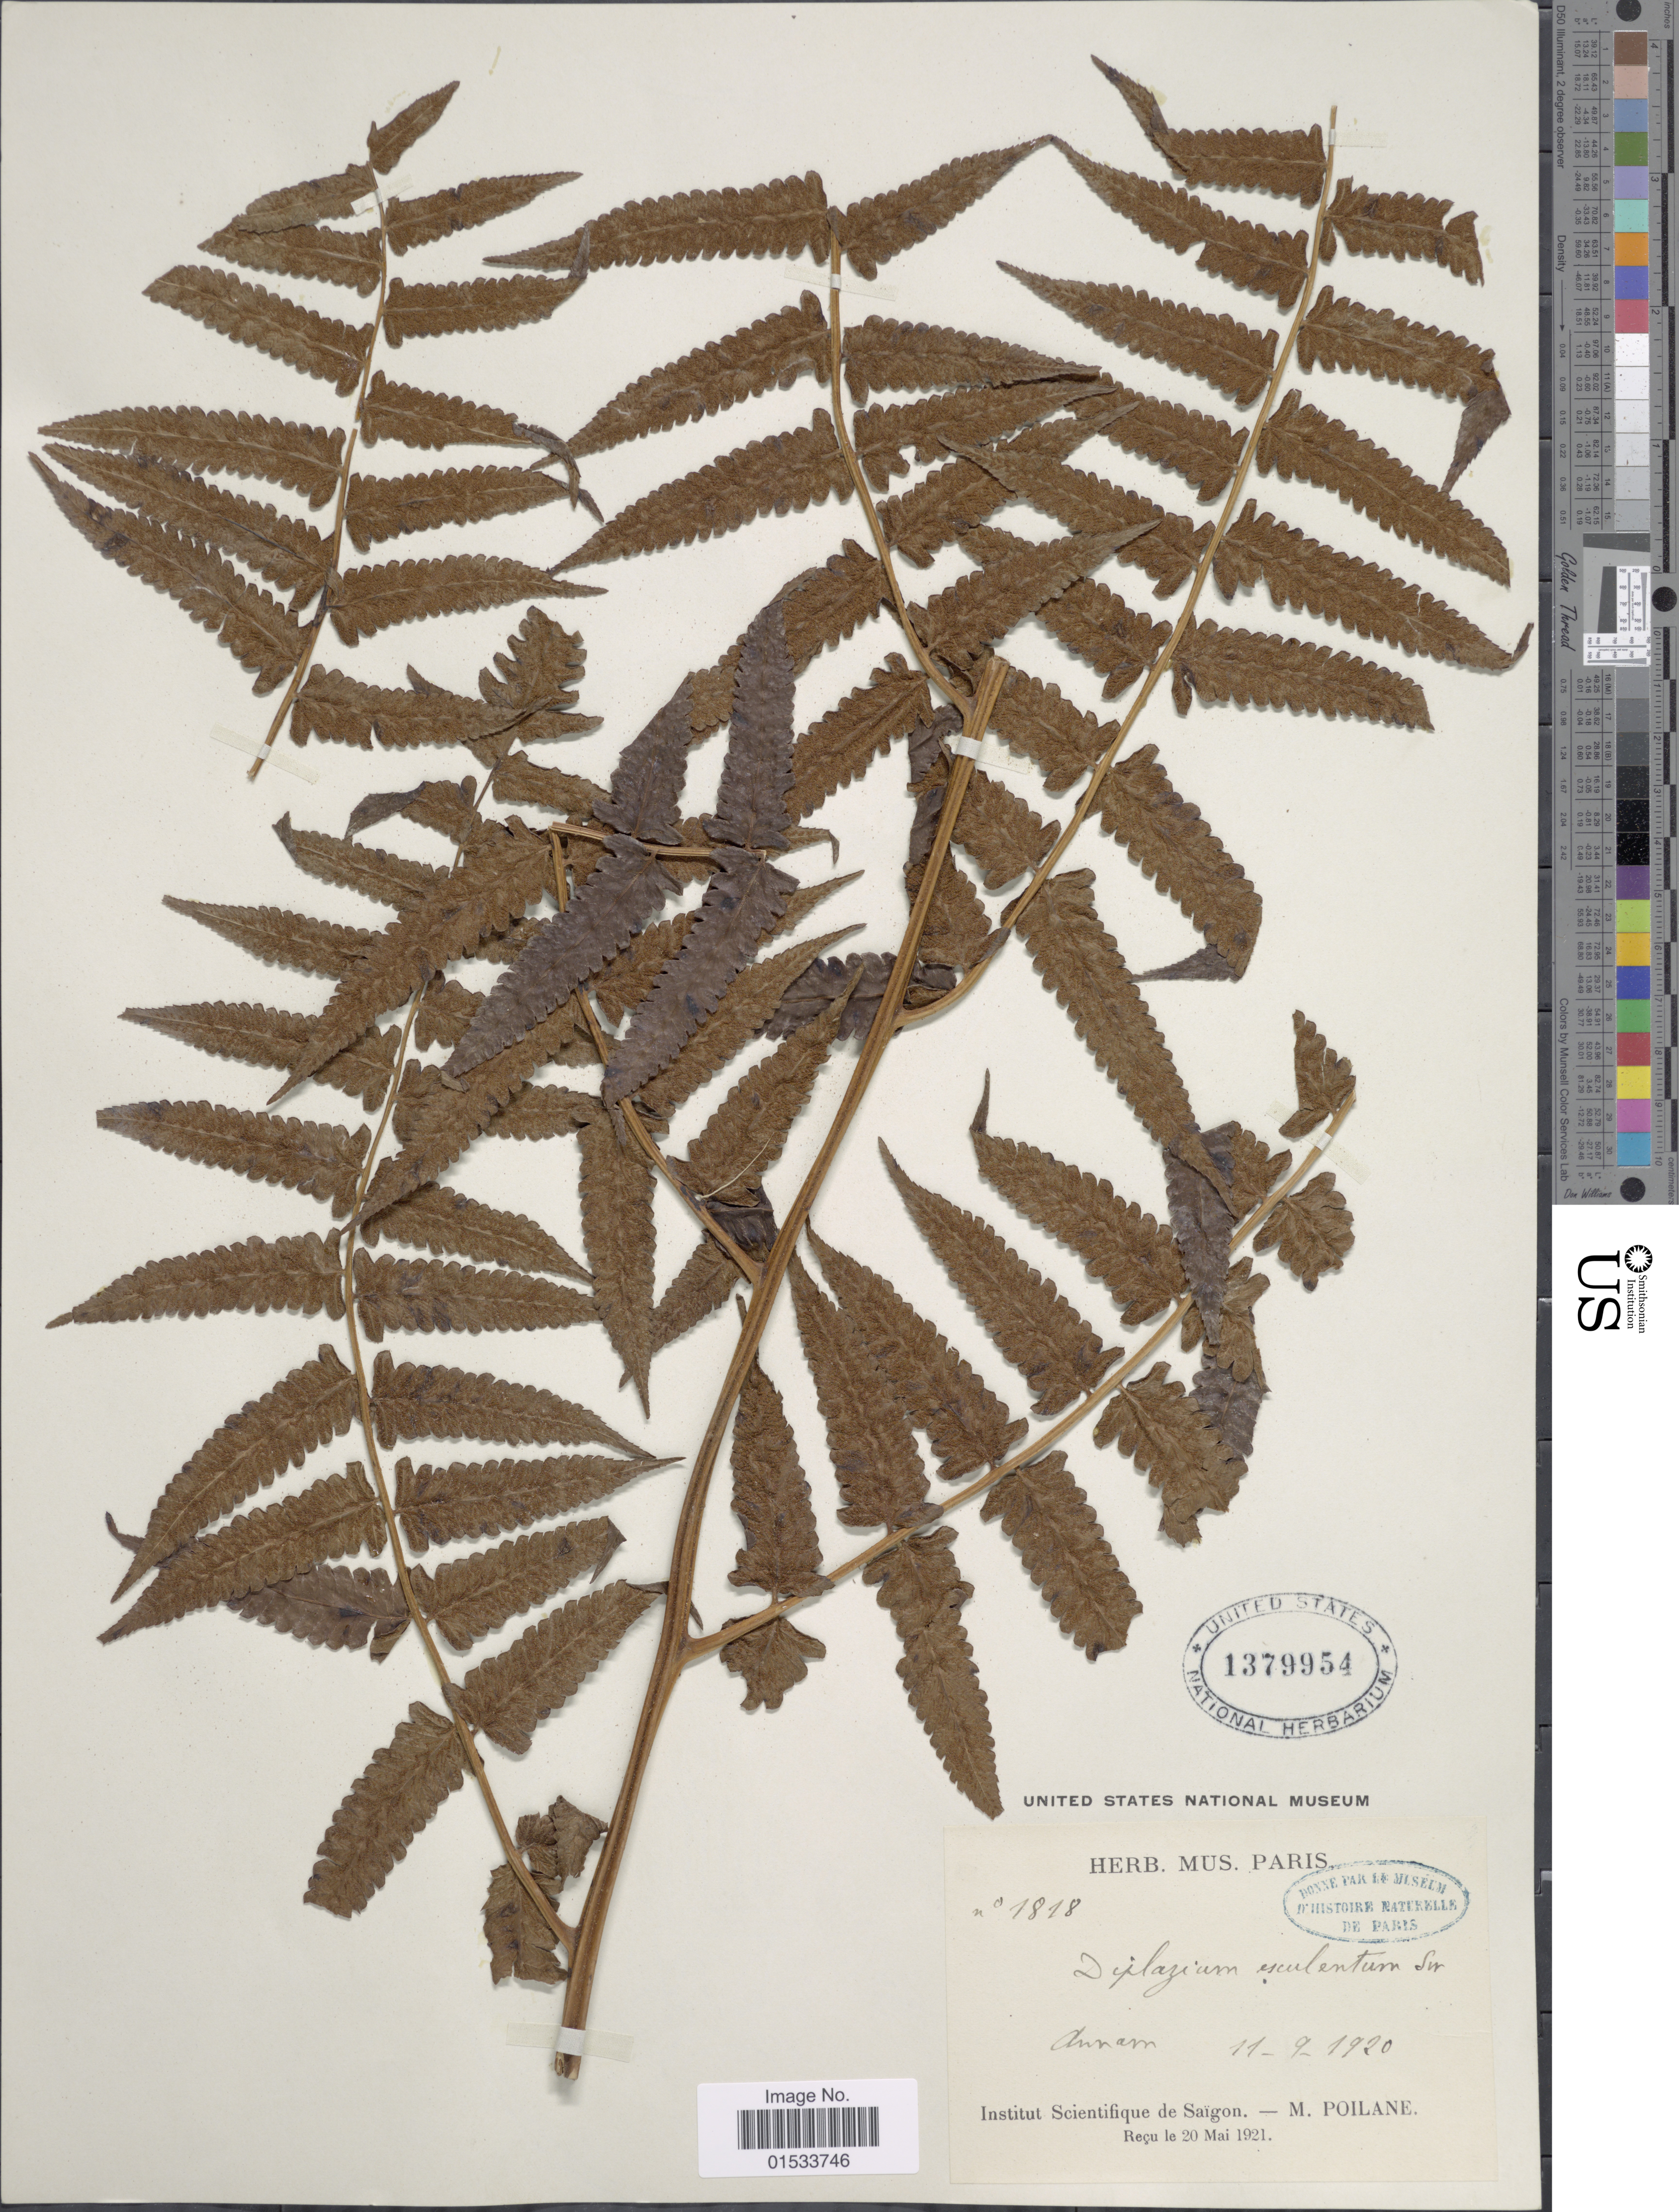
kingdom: Plantae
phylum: Tracheophyta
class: Polypodiopsida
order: Polypodiales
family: Athyriaceae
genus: Diplazium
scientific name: Diplazium esculentum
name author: (Retz.) Sw.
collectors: M. Poilane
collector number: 1818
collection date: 1920-09-11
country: Vietnam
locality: Annam [interpreted]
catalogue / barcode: US 1379954